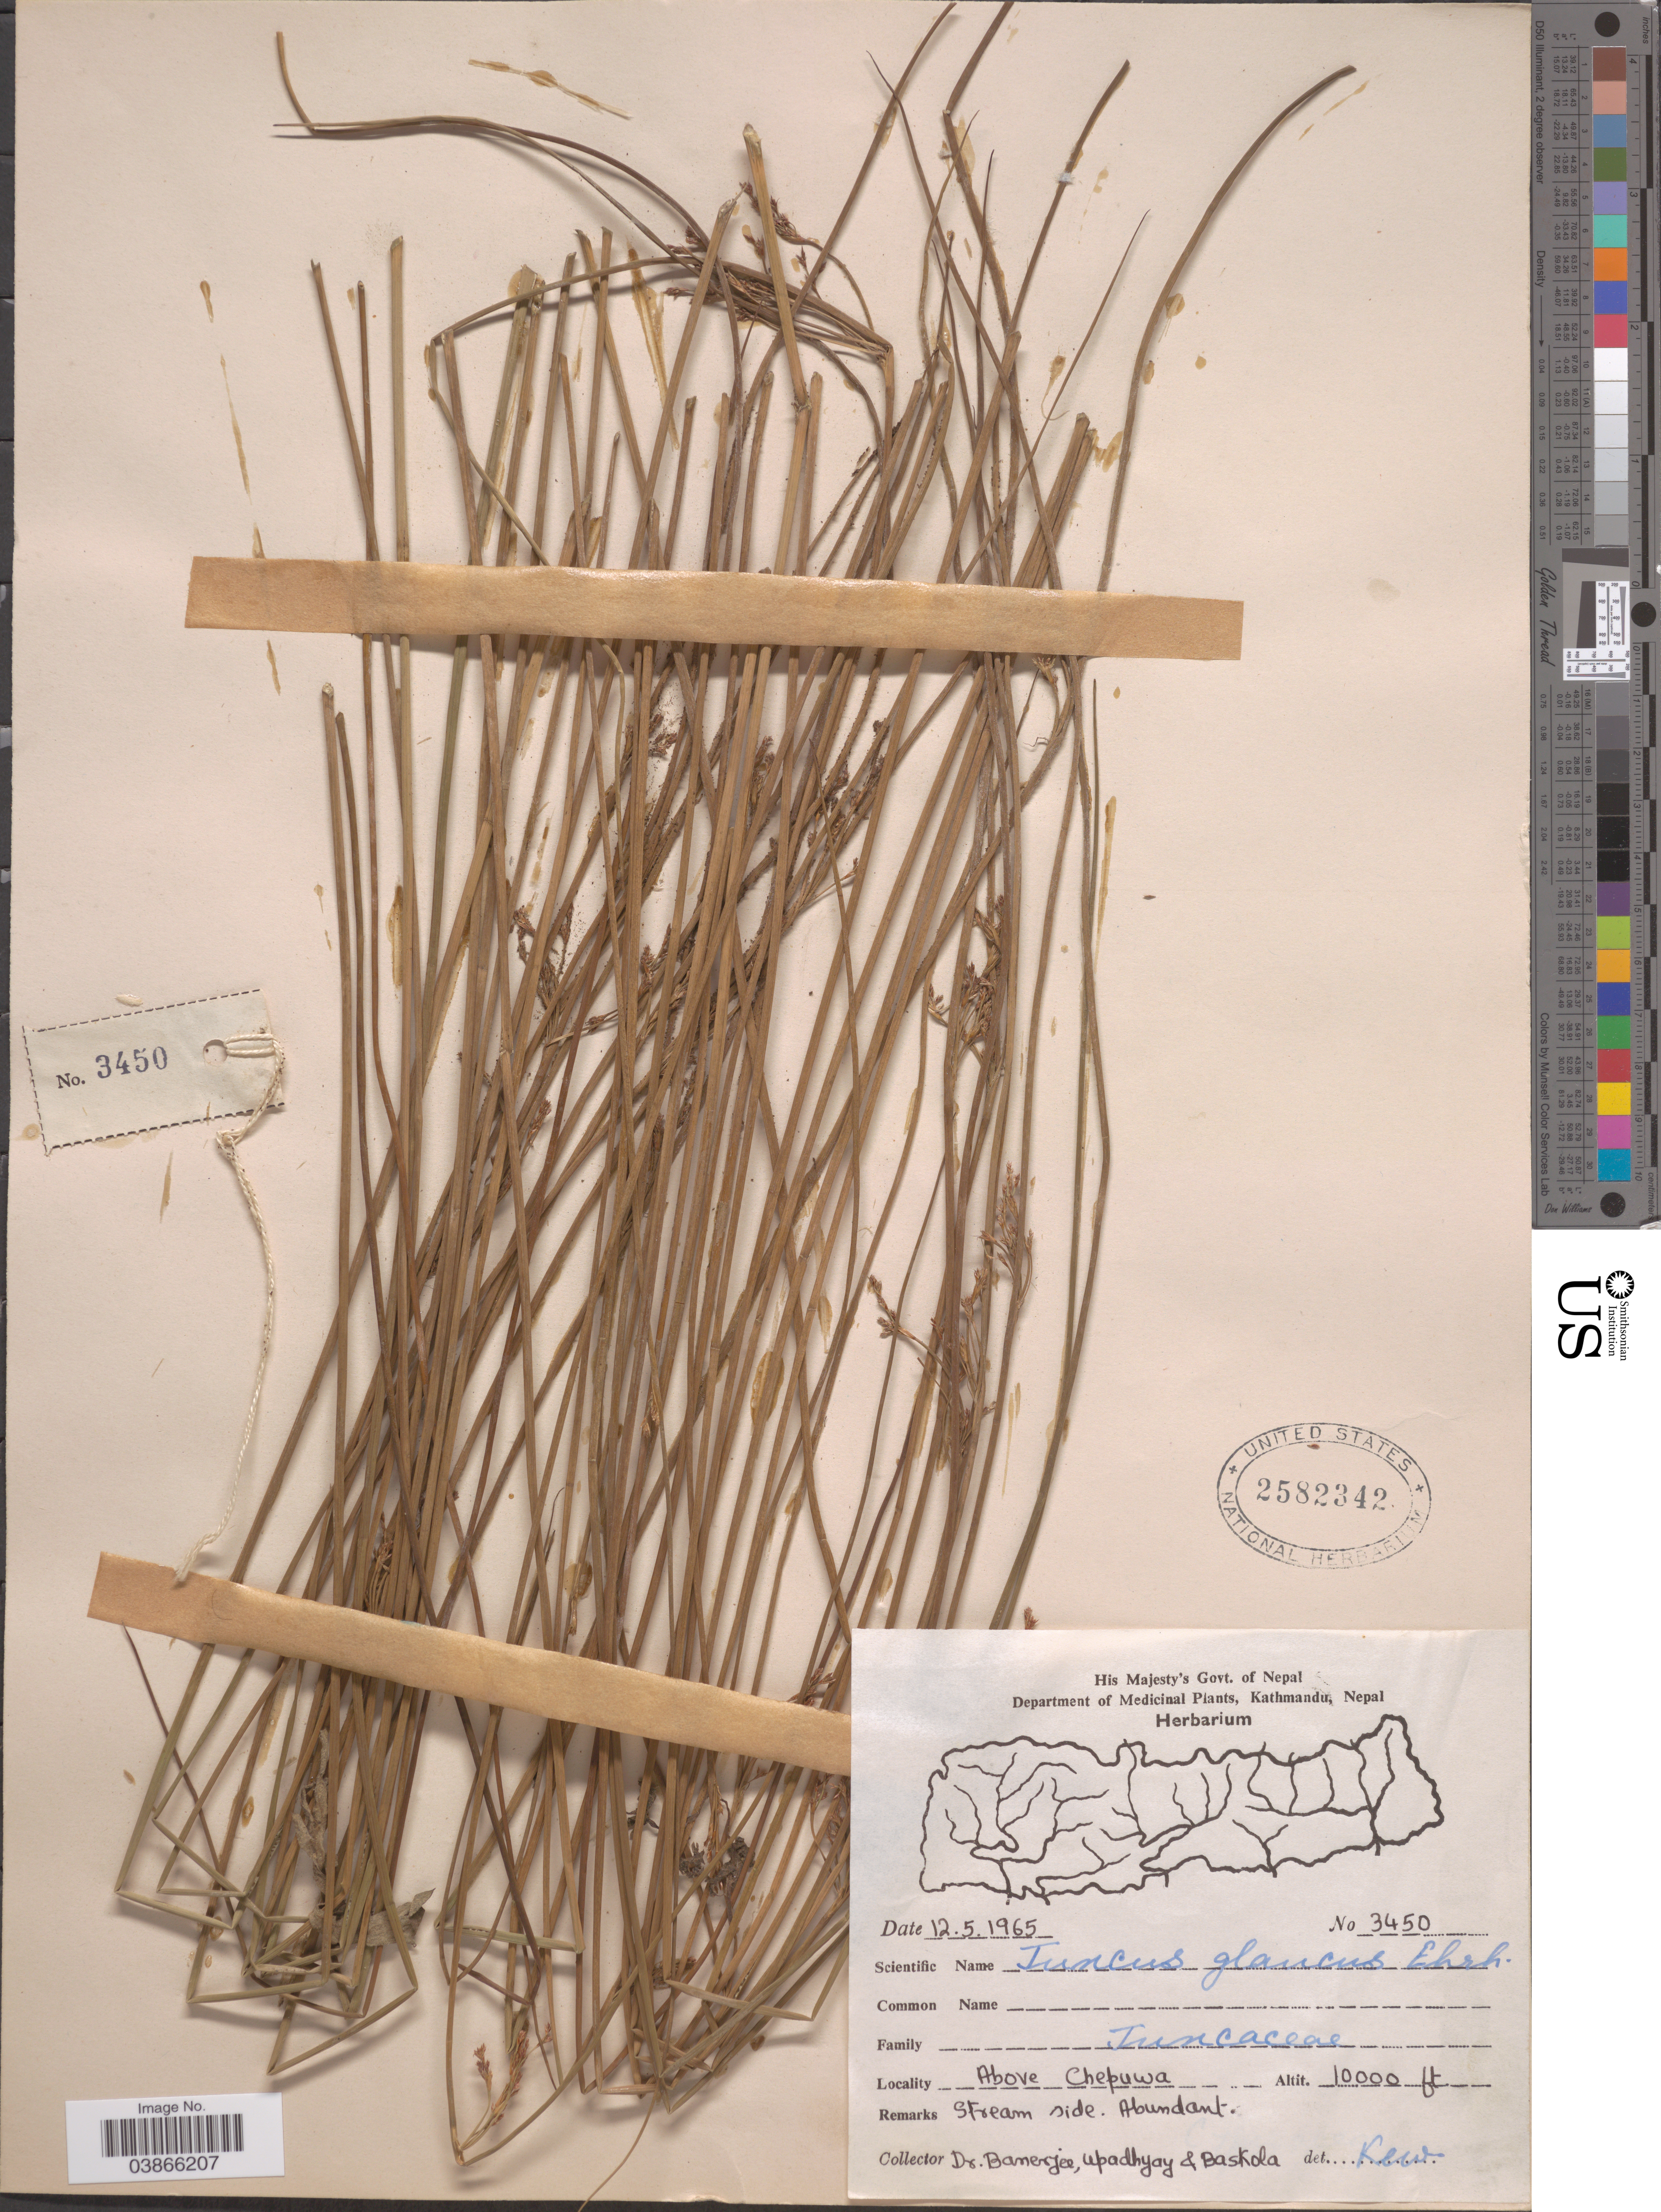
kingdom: Plantae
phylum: Tracheophyta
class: Liliopsida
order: Poales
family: Juncaceae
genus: Juncus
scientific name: Juncus glaucus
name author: Ehrh.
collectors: Banerjee, Upadhyay, -- & Baskola, --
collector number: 3450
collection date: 1965-05-12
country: Nepal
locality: Above Chepuwa.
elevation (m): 3048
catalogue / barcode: US 2582342